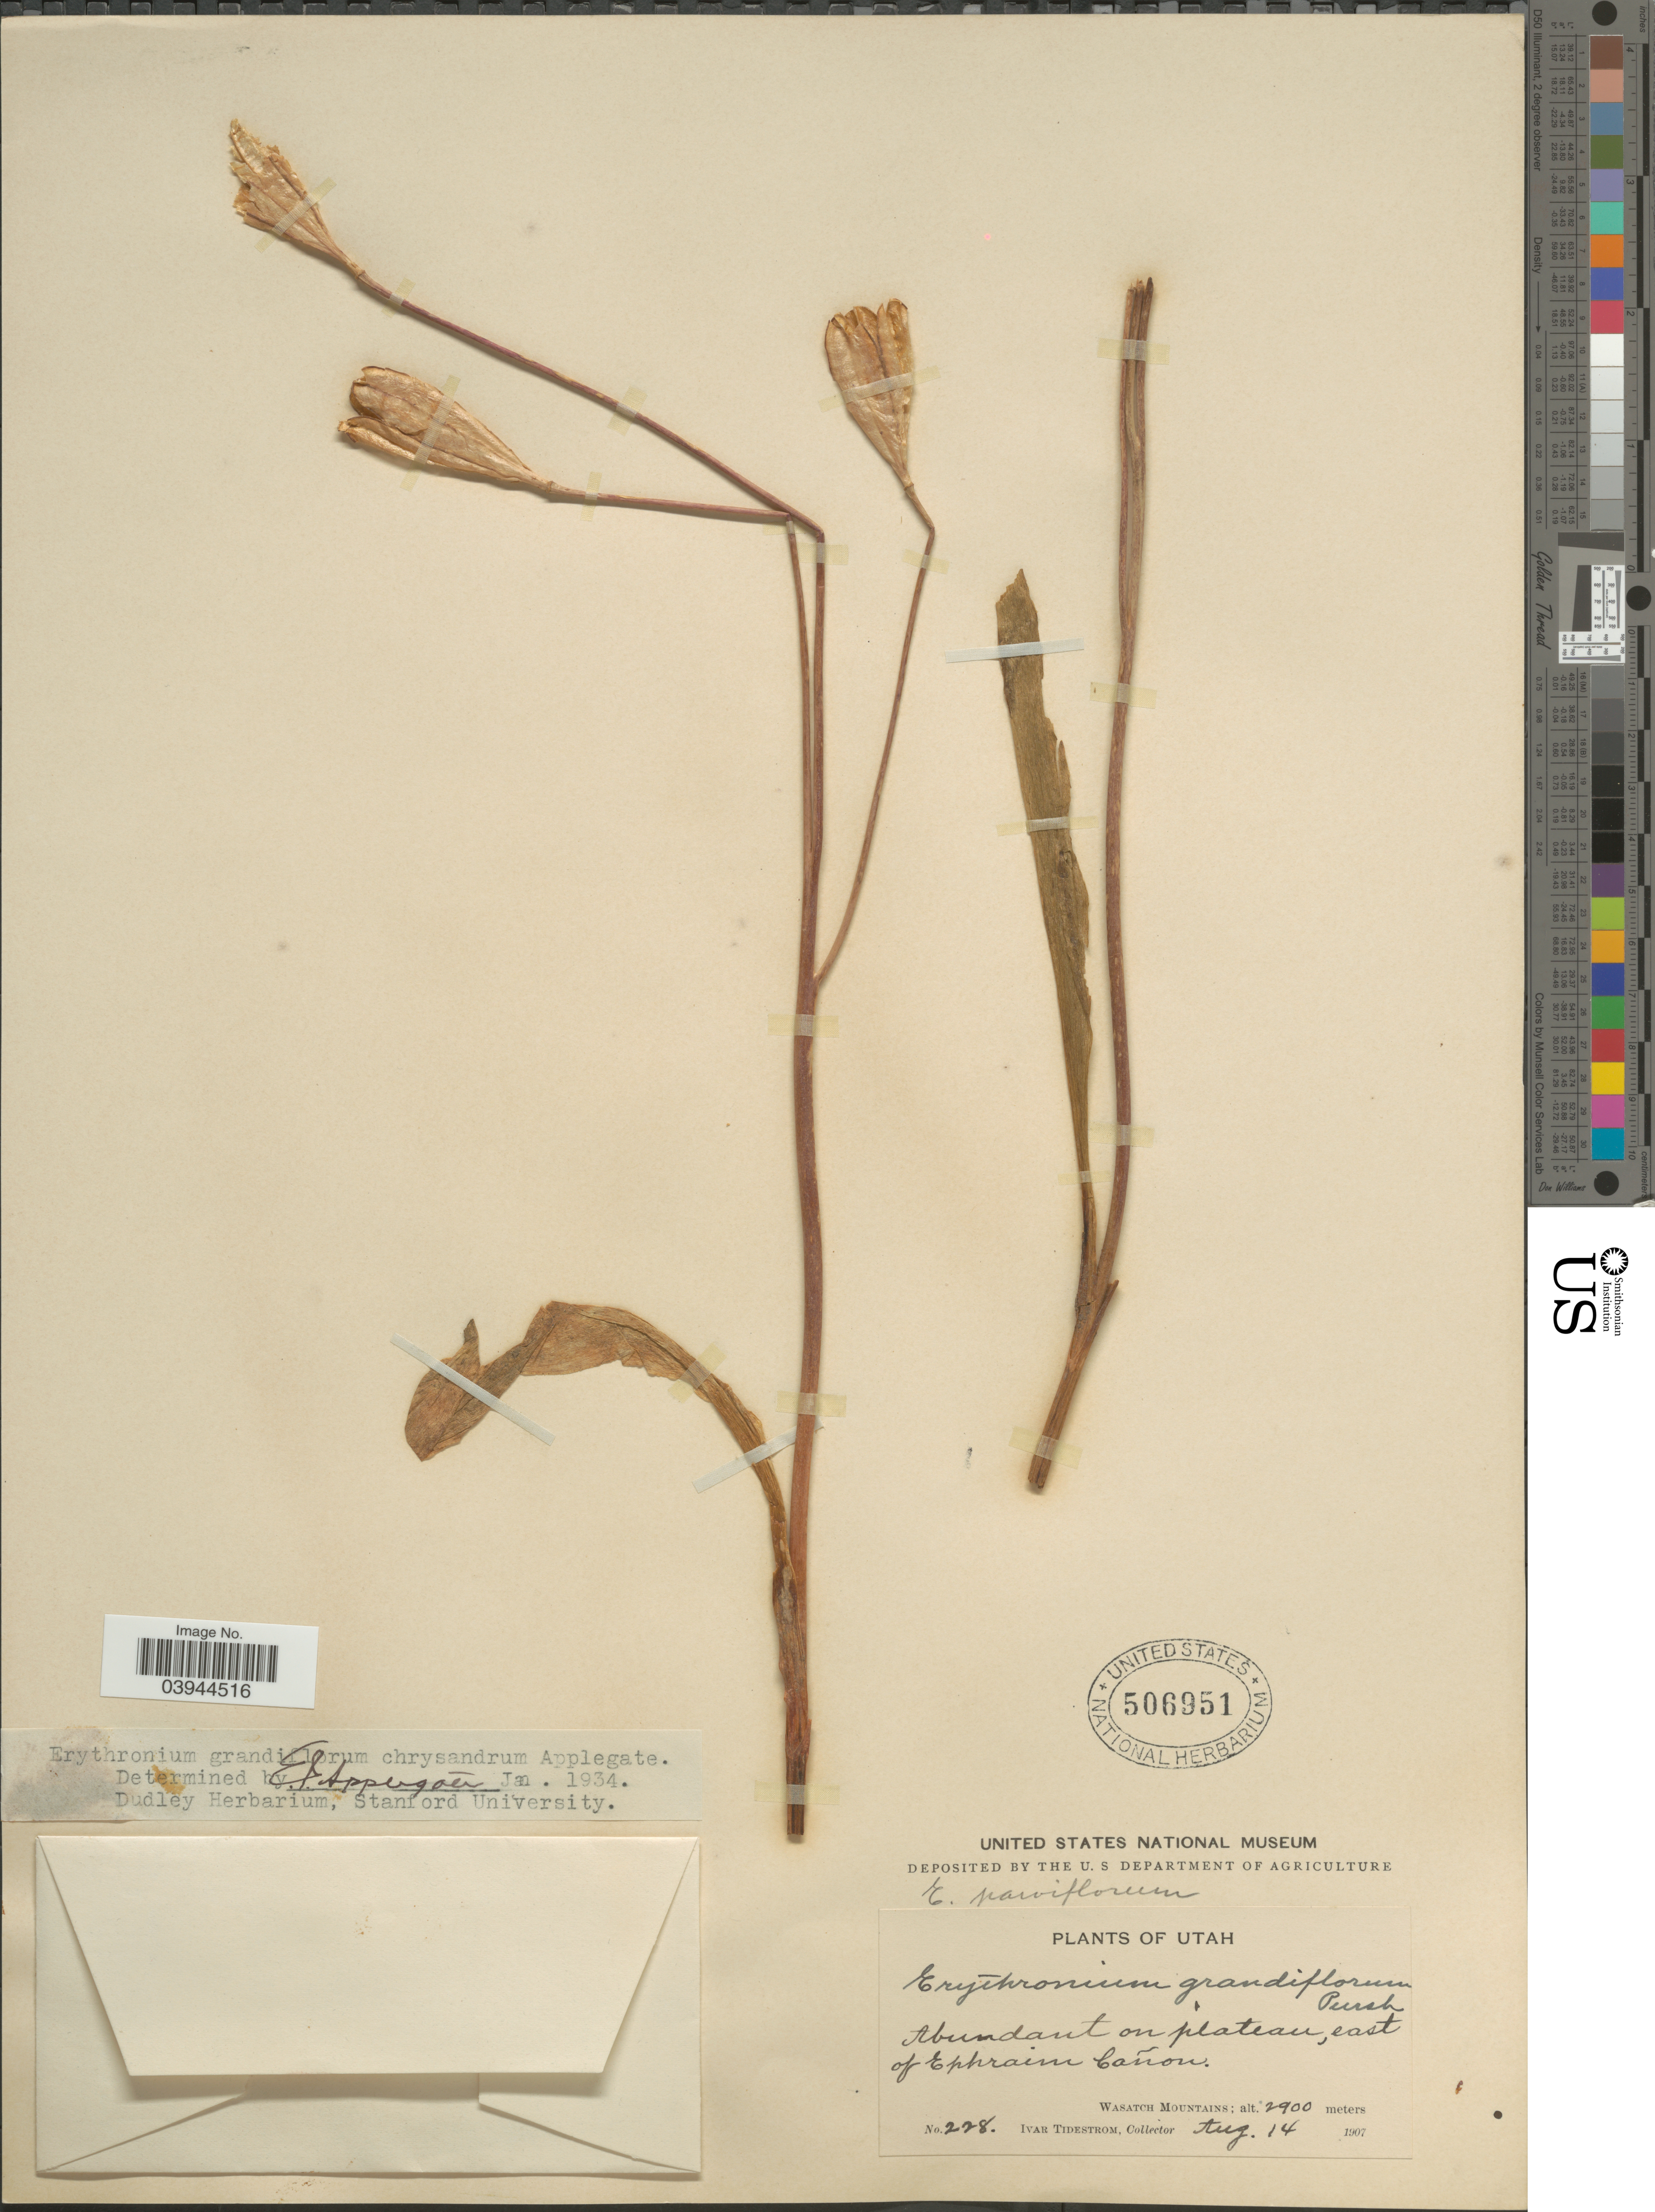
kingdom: Plantae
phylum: Tracheophyta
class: Liliopsida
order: Liliales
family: Liliaceae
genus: Erythronium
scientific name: Erythronium grandiflorum subsp. chrysandrum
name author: (Applegate) Abrams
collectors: I. F. Tidestrom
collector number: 228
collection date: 1907-08-14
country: United States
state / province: Utah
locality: Abundant on plateau, east of Ephraim Cañon. Wasatch Mountains.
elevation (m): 2900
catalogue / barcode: US 506951